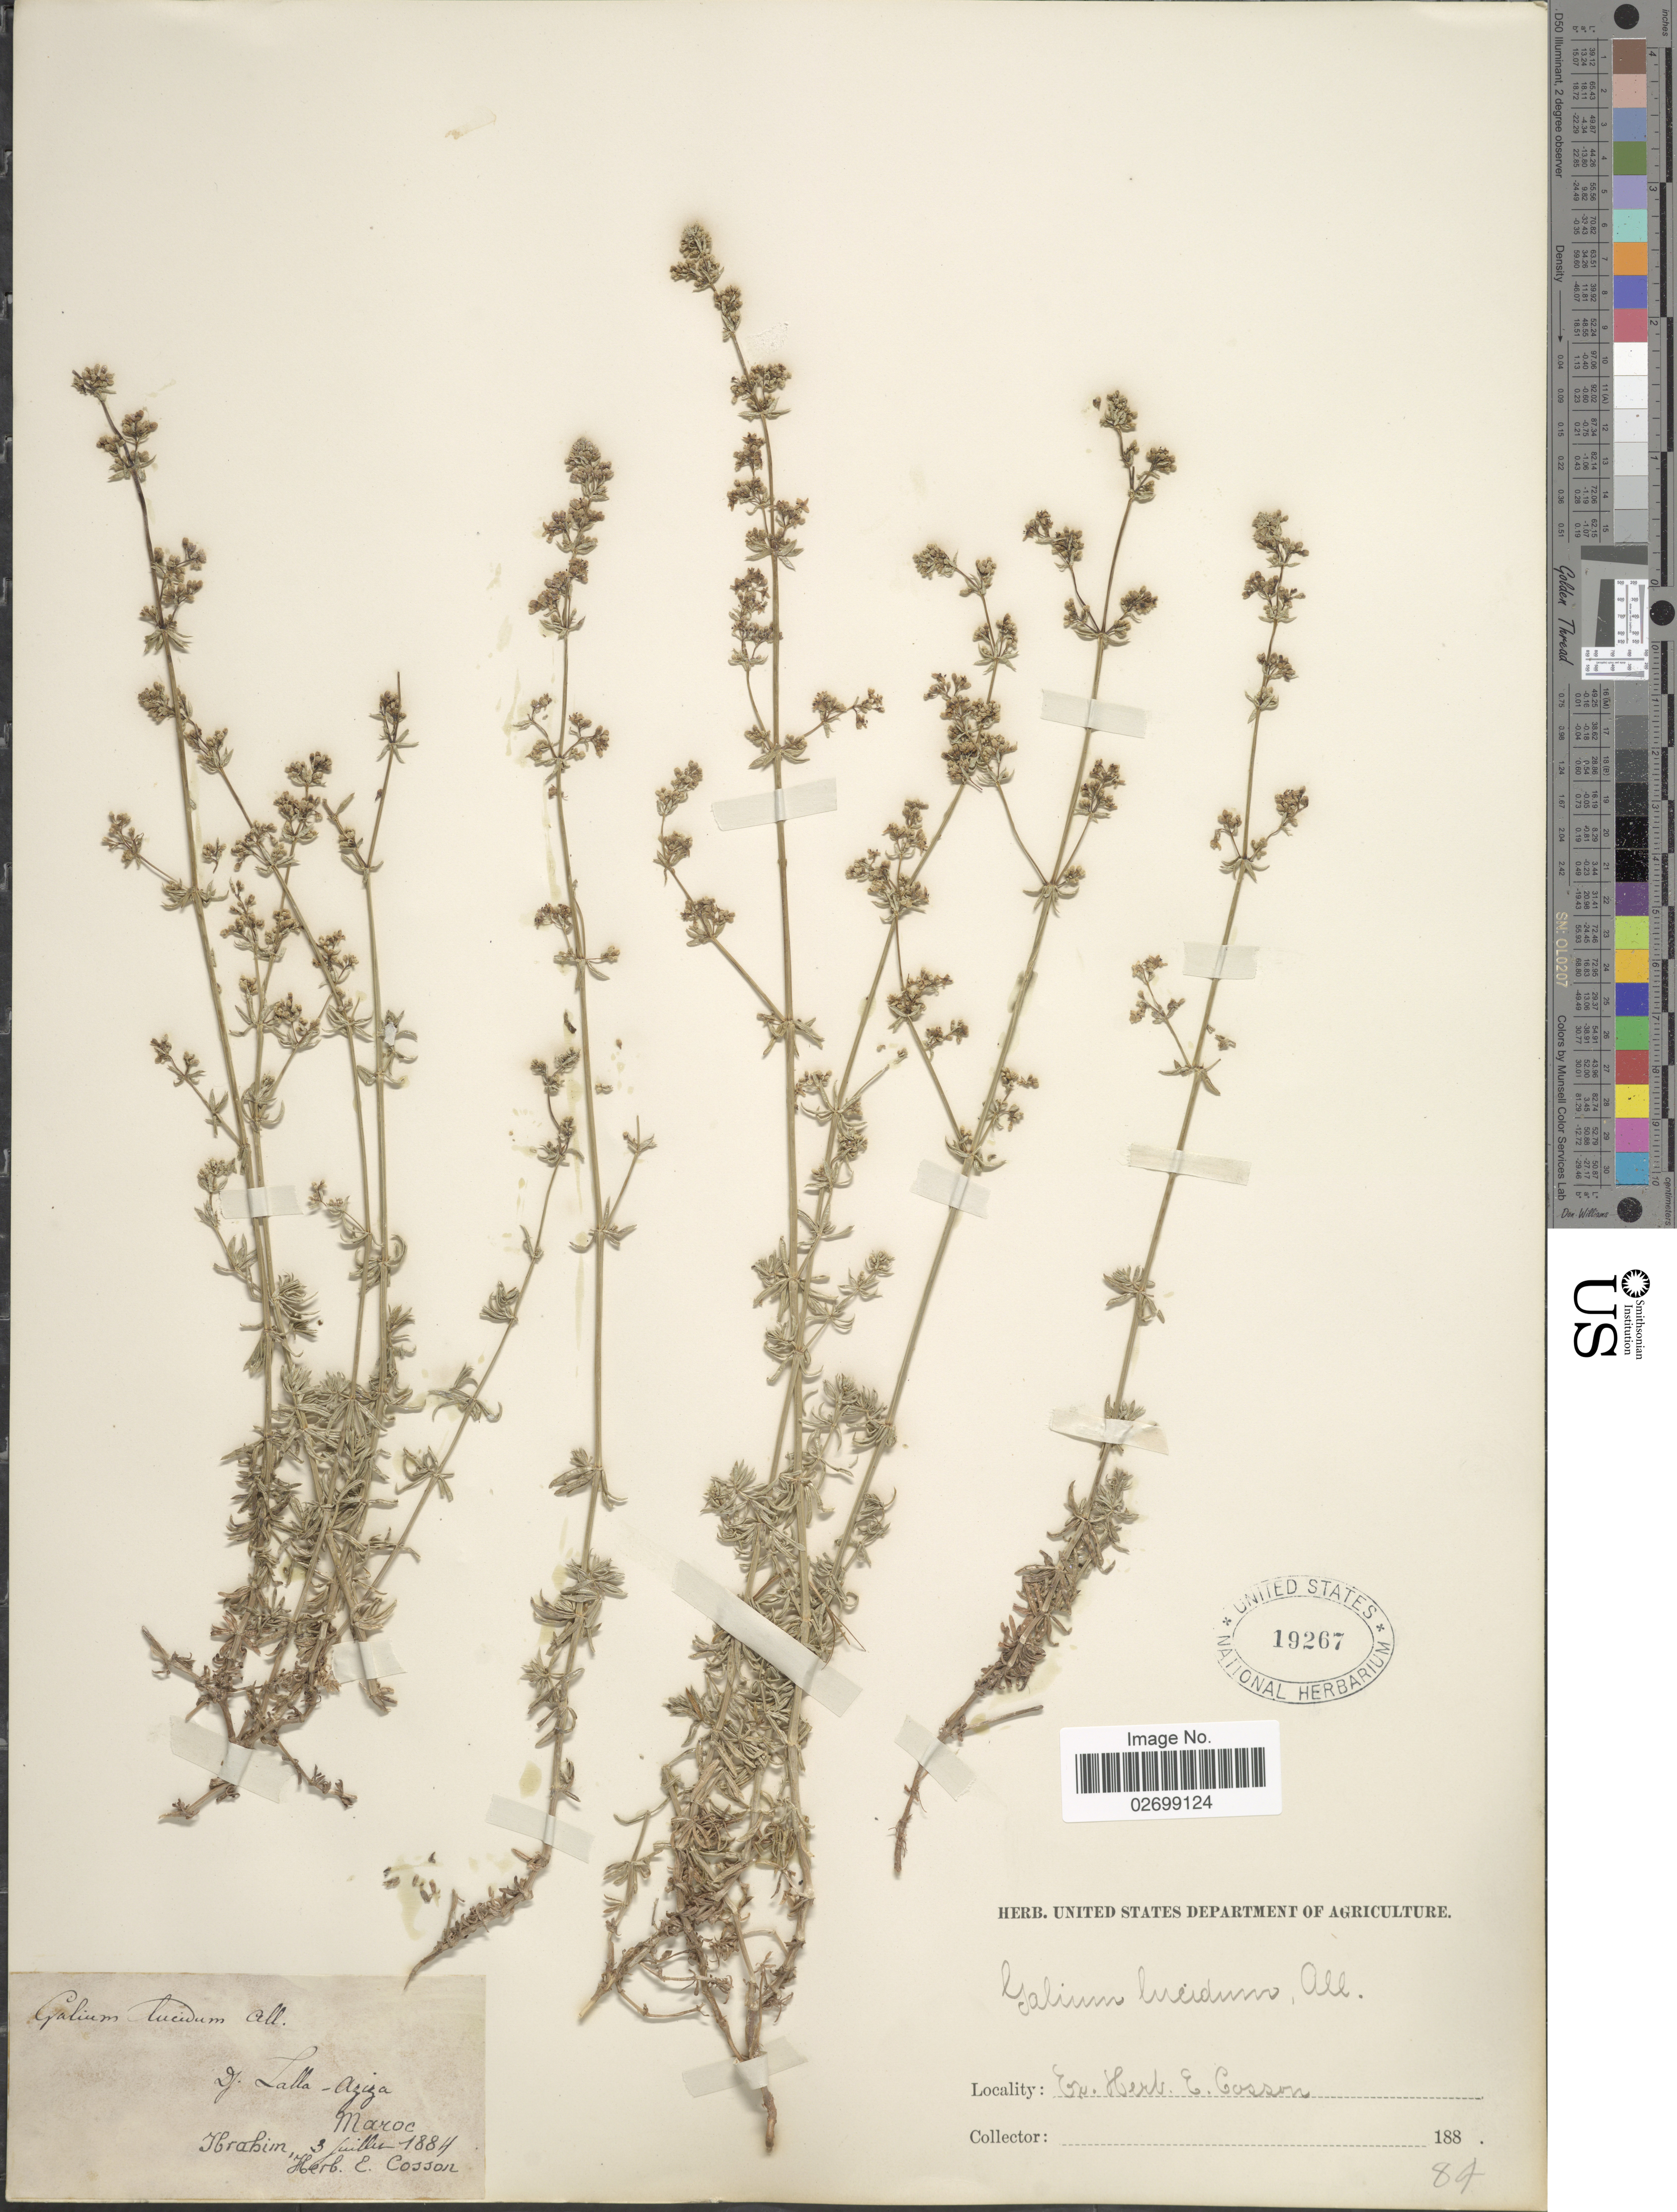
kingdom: Plantae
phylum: Tracheophyta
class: Magnoliopsida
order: Gentianales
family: Rubiaceae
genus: Galium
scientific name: Galium lucidum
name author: All.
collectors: -. Ibrahim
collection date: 1884-07-03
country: Morocco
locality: Dj. Lalla-Aziza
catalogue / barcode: US 19267